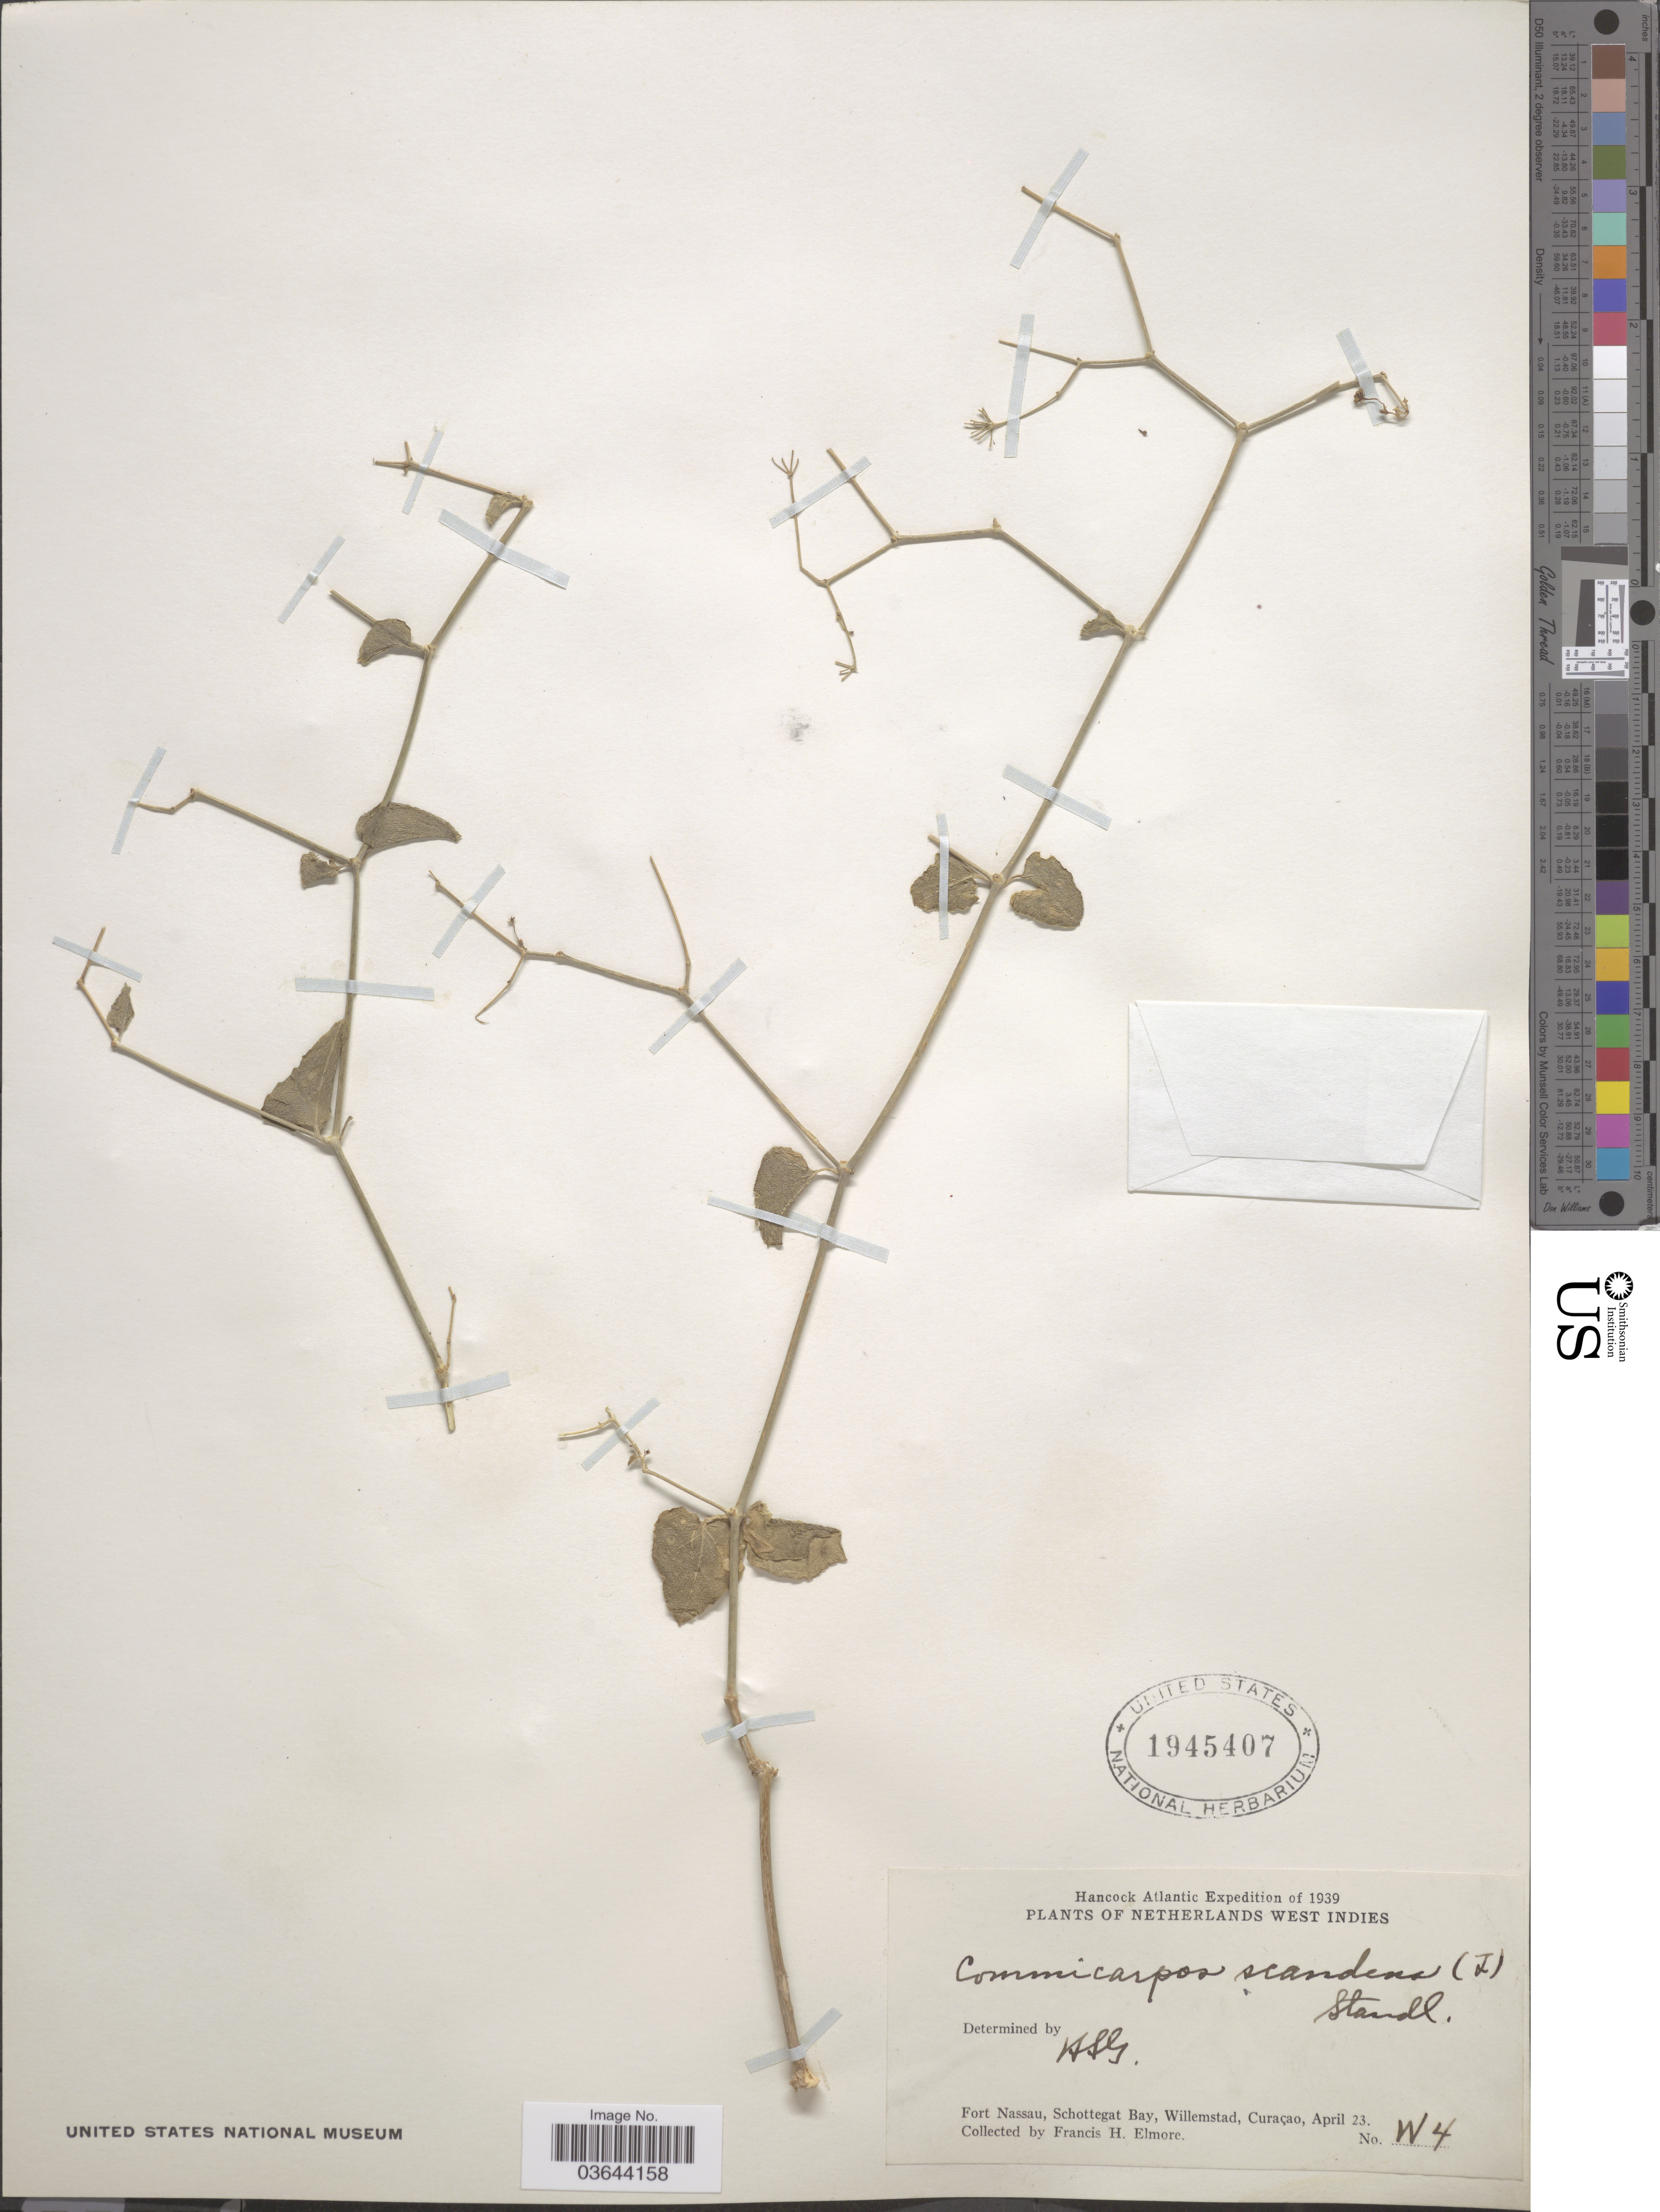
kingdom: Plantae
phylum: Tracheophyta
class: Magnoliopsida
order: Caryophyllales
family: Nyctaginaceae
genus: Commicarpus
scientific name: Commicarpus scandens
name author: (L.) Standl.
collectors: F. H. Elmore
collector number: W4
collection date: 1939-04-23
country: Curaçao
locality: Netherlands West Indies. Fort Nassau, Schottegat Bay, Willemstad.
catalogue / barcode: US 1945407